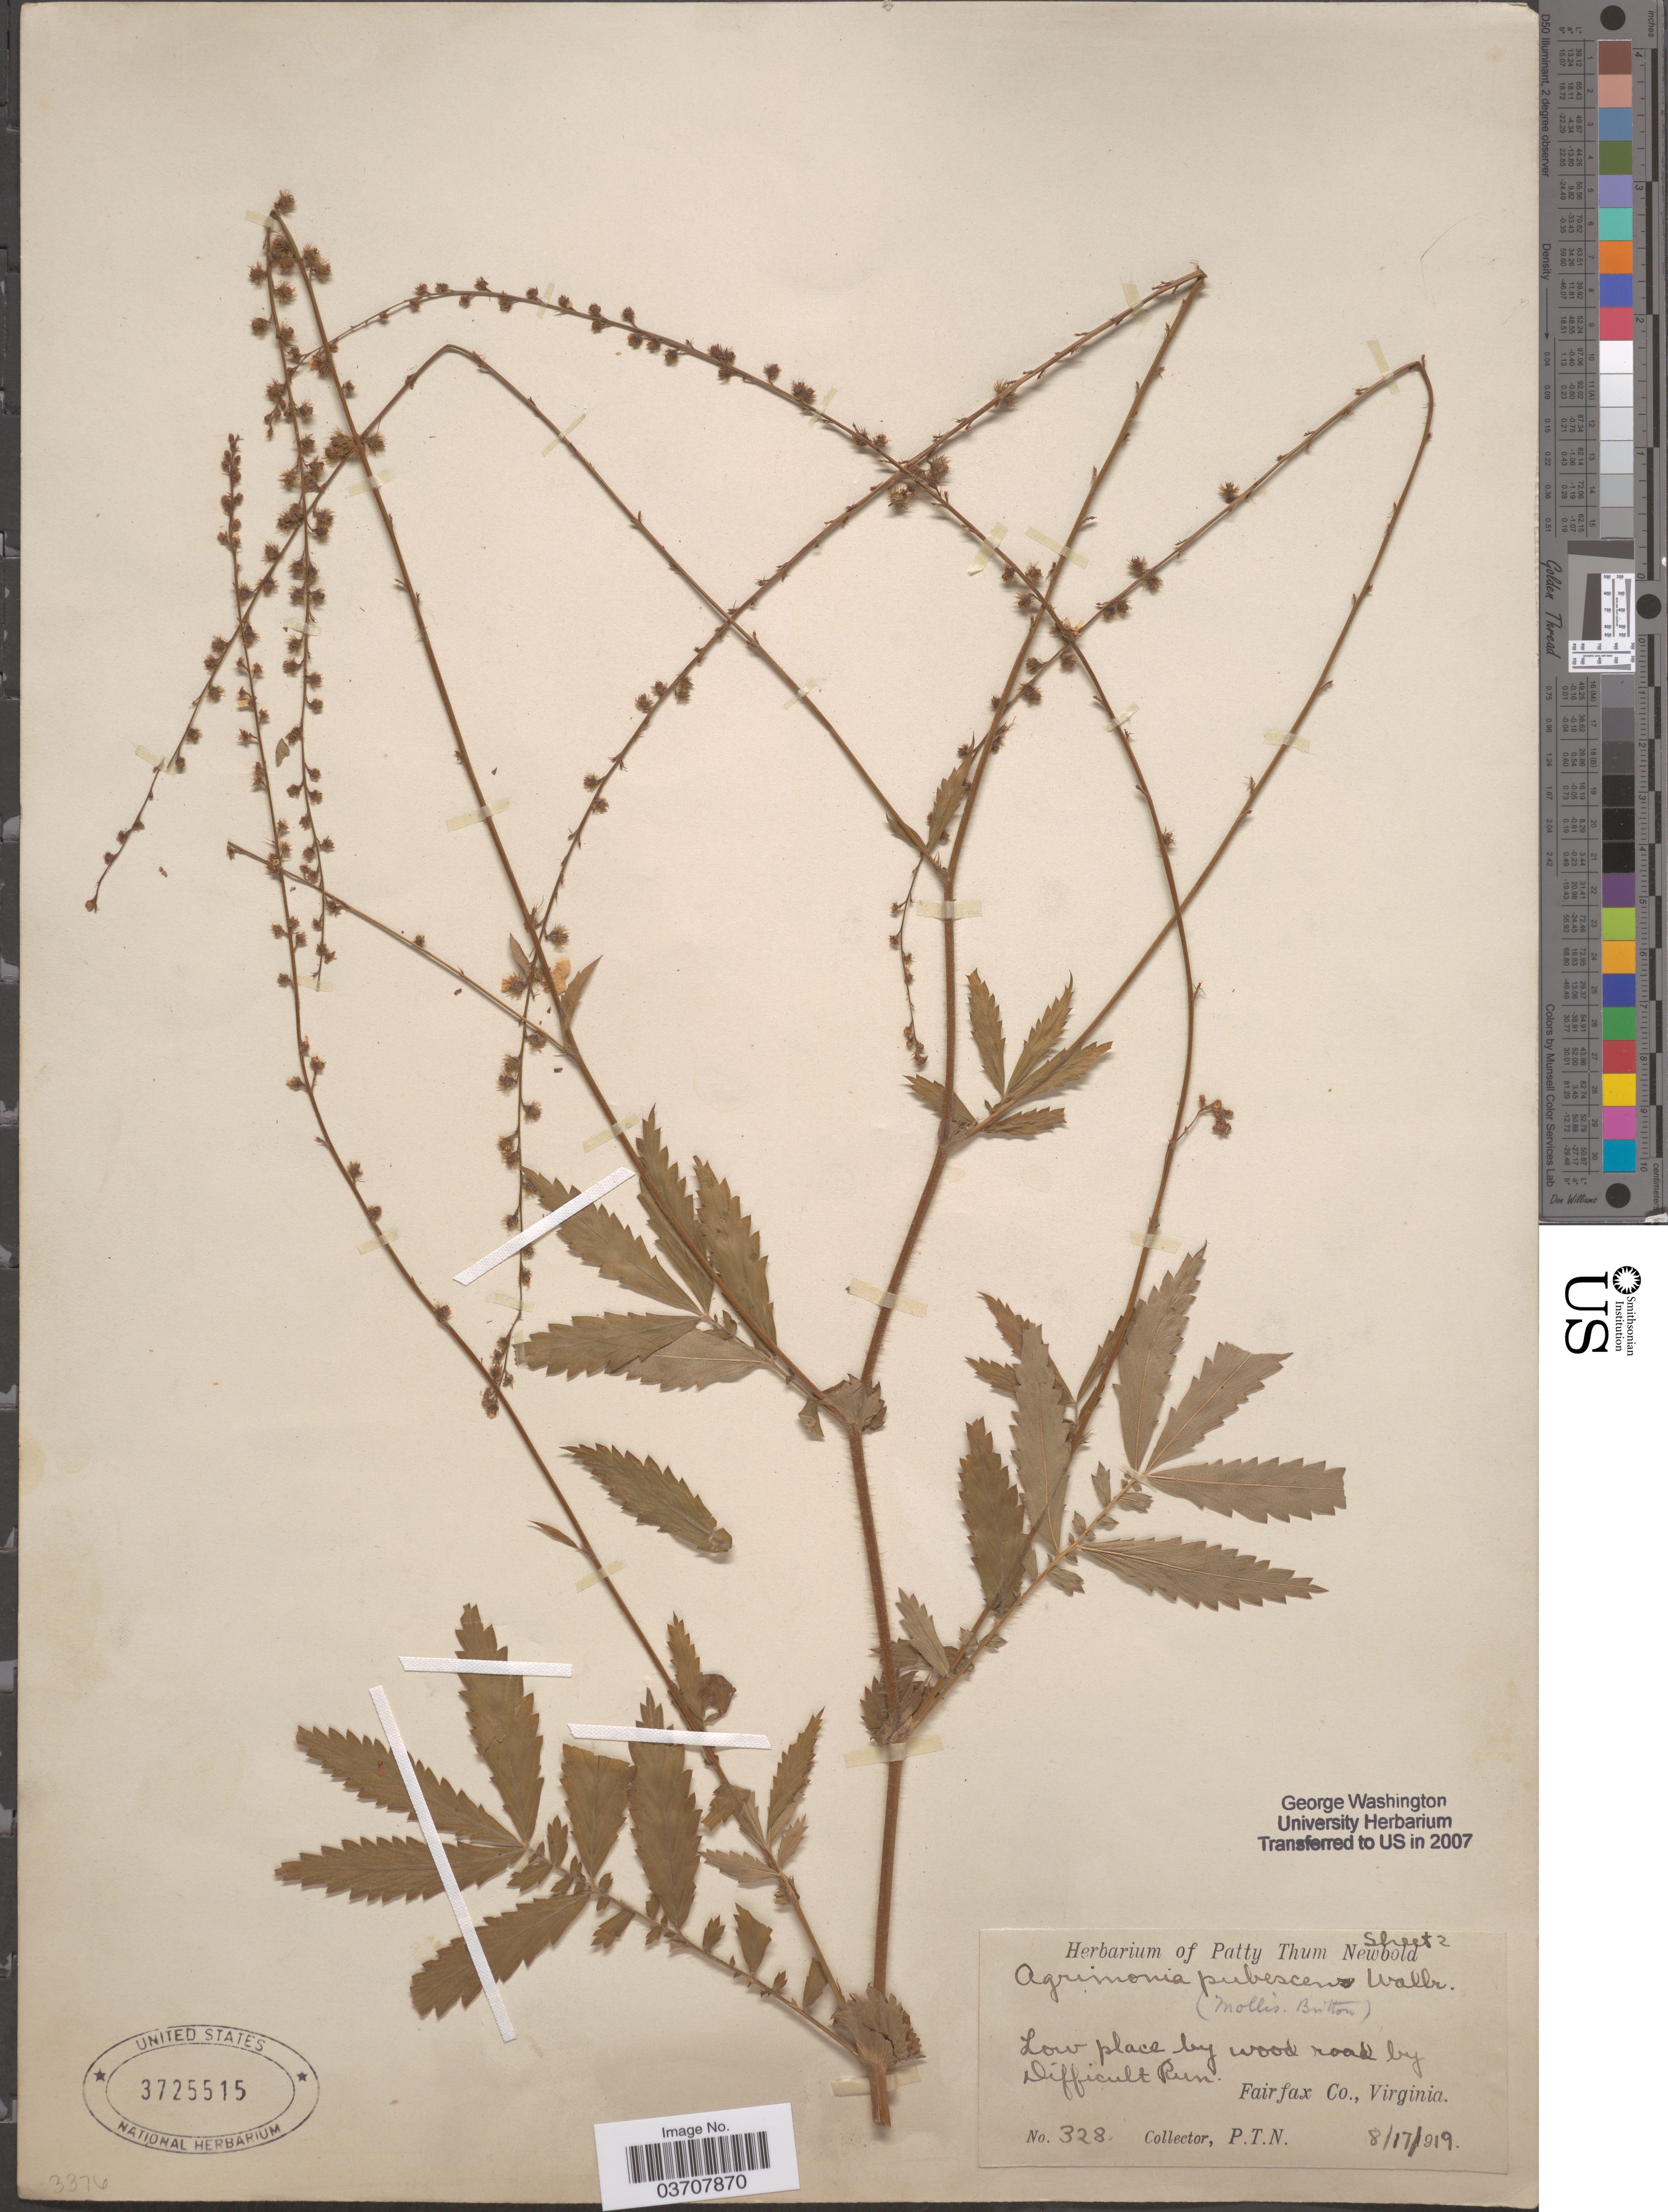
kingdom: Plantae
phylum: Tracheophyta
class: Magnoliopsida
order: Rosales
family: Rosaceae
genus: Agrimonia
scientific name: Agrimonia pubescens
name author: Wallr.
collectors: P. Newbold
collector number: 328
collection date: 1919-08-17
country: United States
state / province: Virginia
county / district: Fairfax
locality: Difficult Run. Fairfax Co.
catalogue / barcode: US 3725515